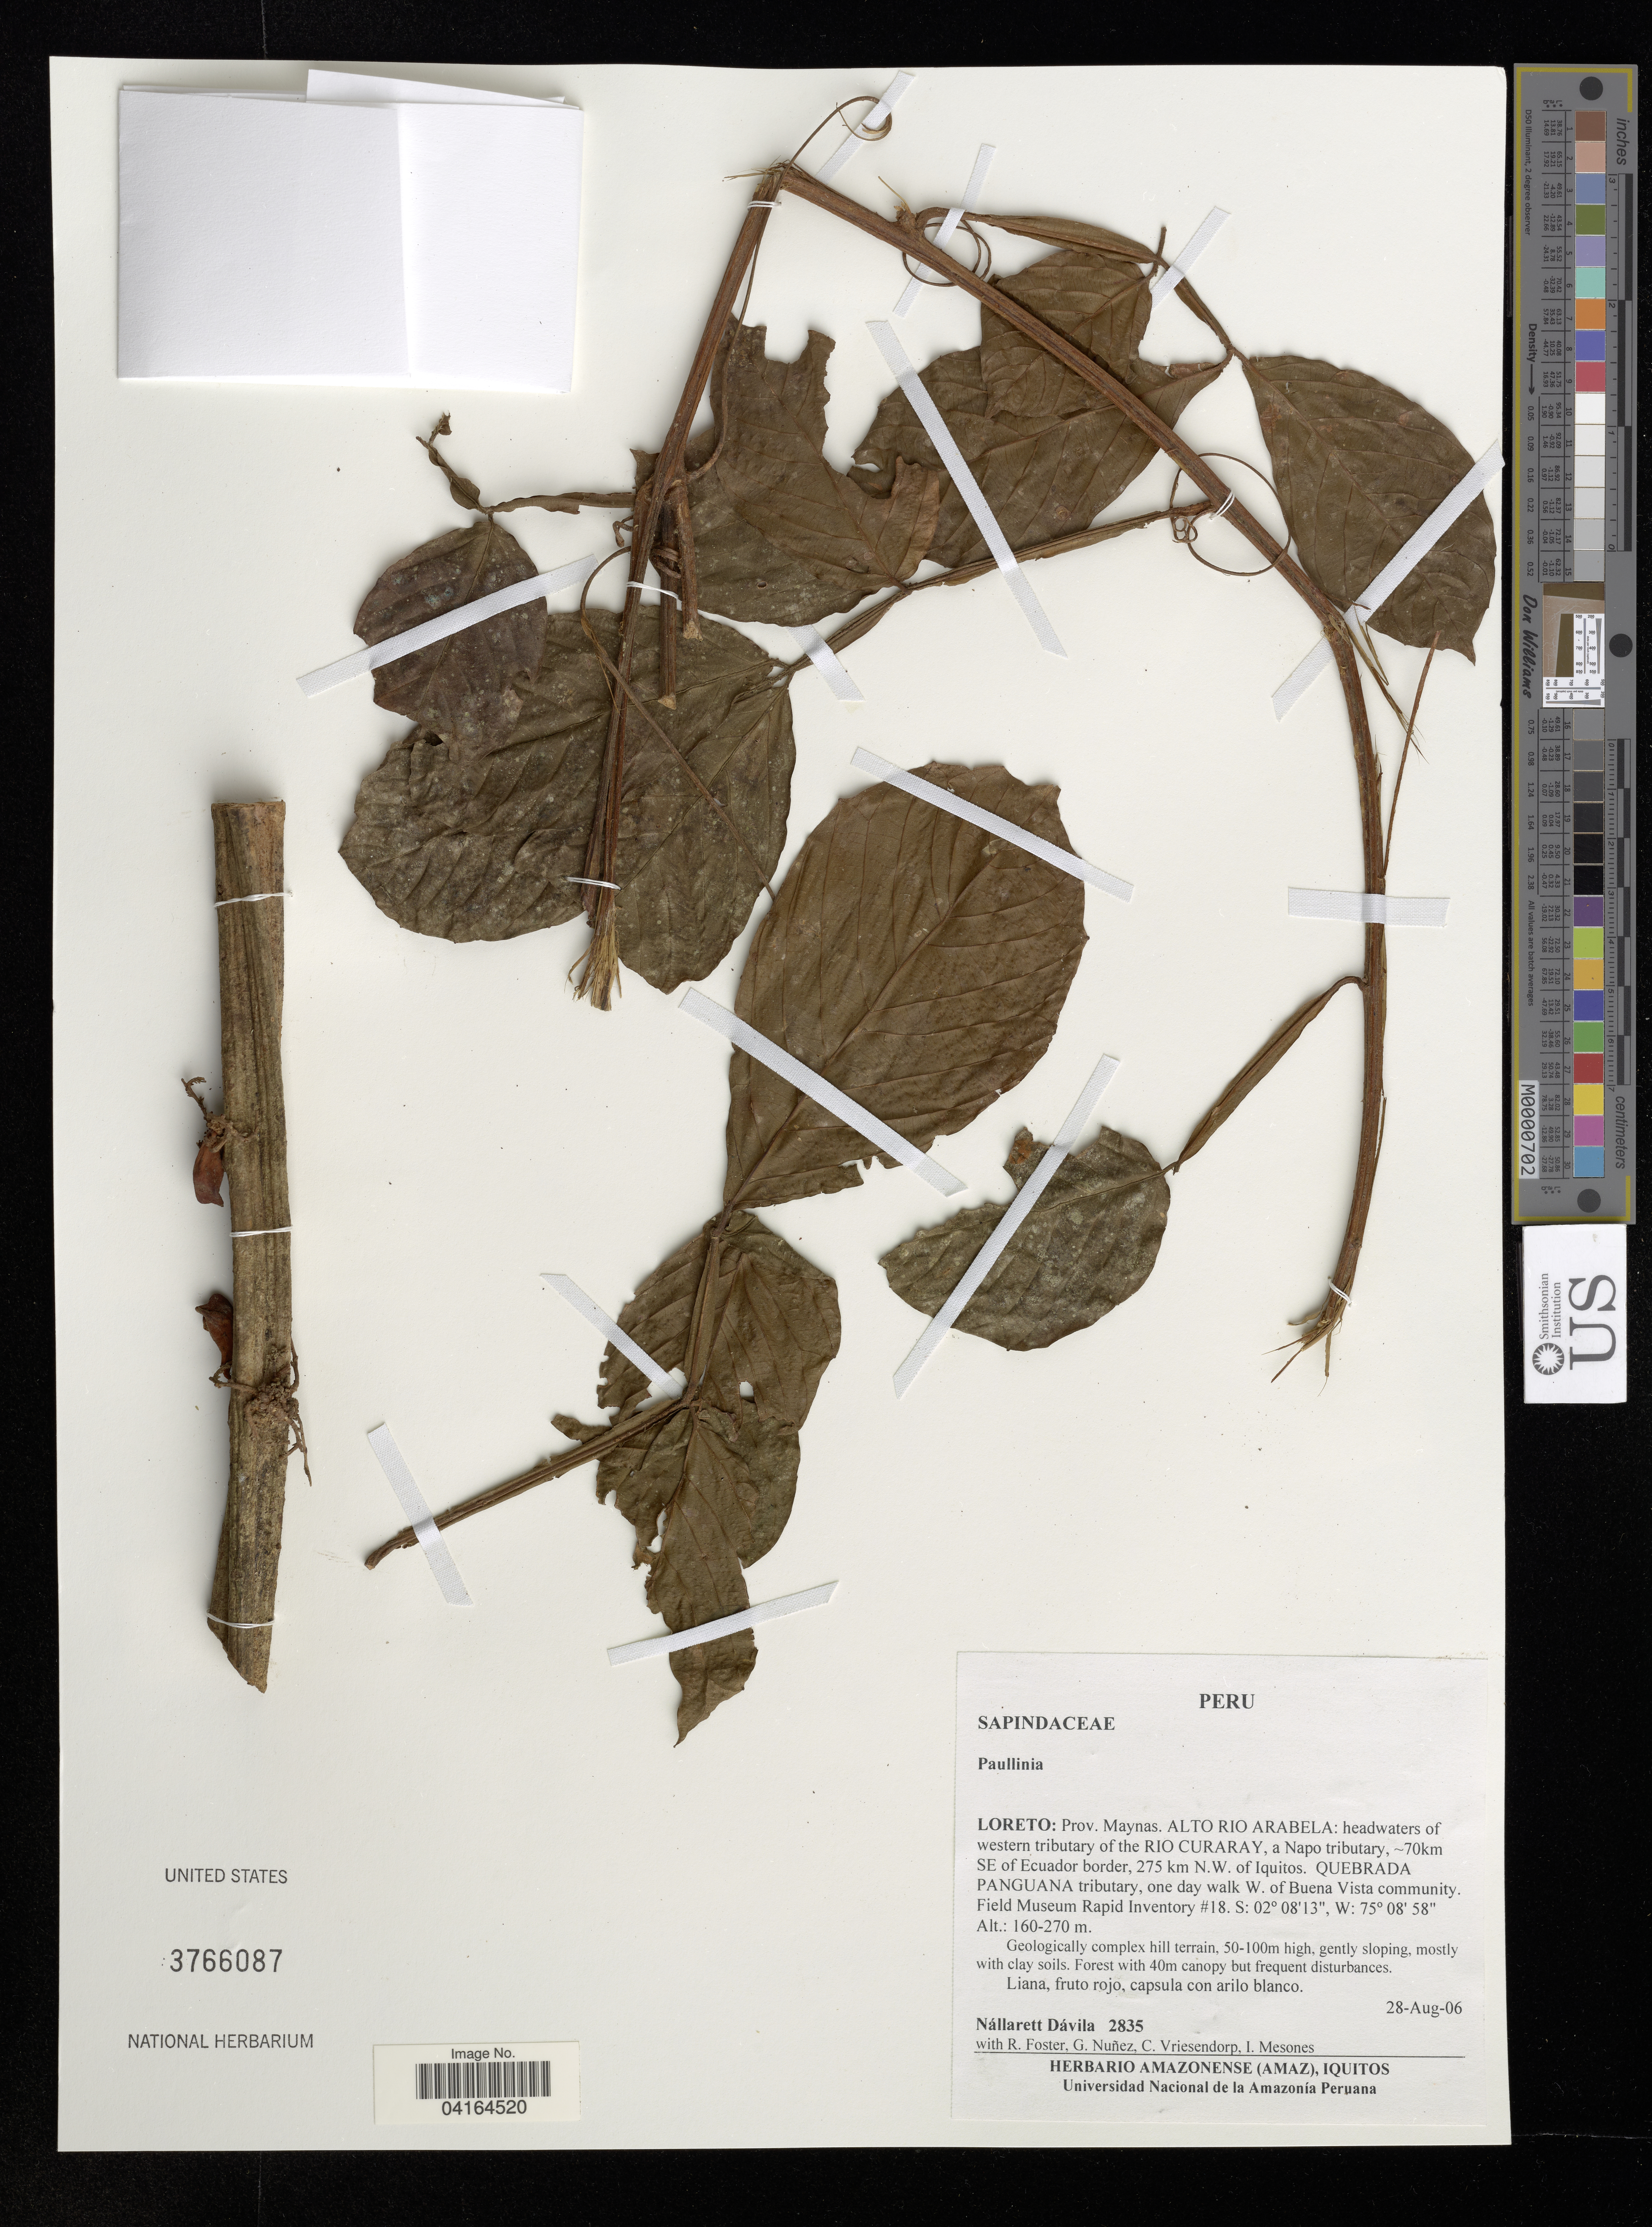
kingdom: Plantae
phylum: Tracheophyta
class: Magnoliopsida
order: Sapindales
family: Sapindaceae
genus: Paullinia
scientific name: Paullinia sp.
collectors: N. Dávila, R. Foster, G. Nuñez, C. Vriesendorp & I. Mesones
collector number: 2835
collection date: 1906-08-28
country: Peru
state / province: Loreto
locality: Prov. Maynas. Alto Rio Arabela: headwater of western tributary of the Rio Curaray, a Napo tributary, ~70km SE of Ecuador border, 275 km N.W. of Iquitos. Quebrada Panguana tributart, one day walk W. of Buena Vista community. Field Museum Rapid Inventory.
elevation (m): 160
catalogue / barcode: US 3766087